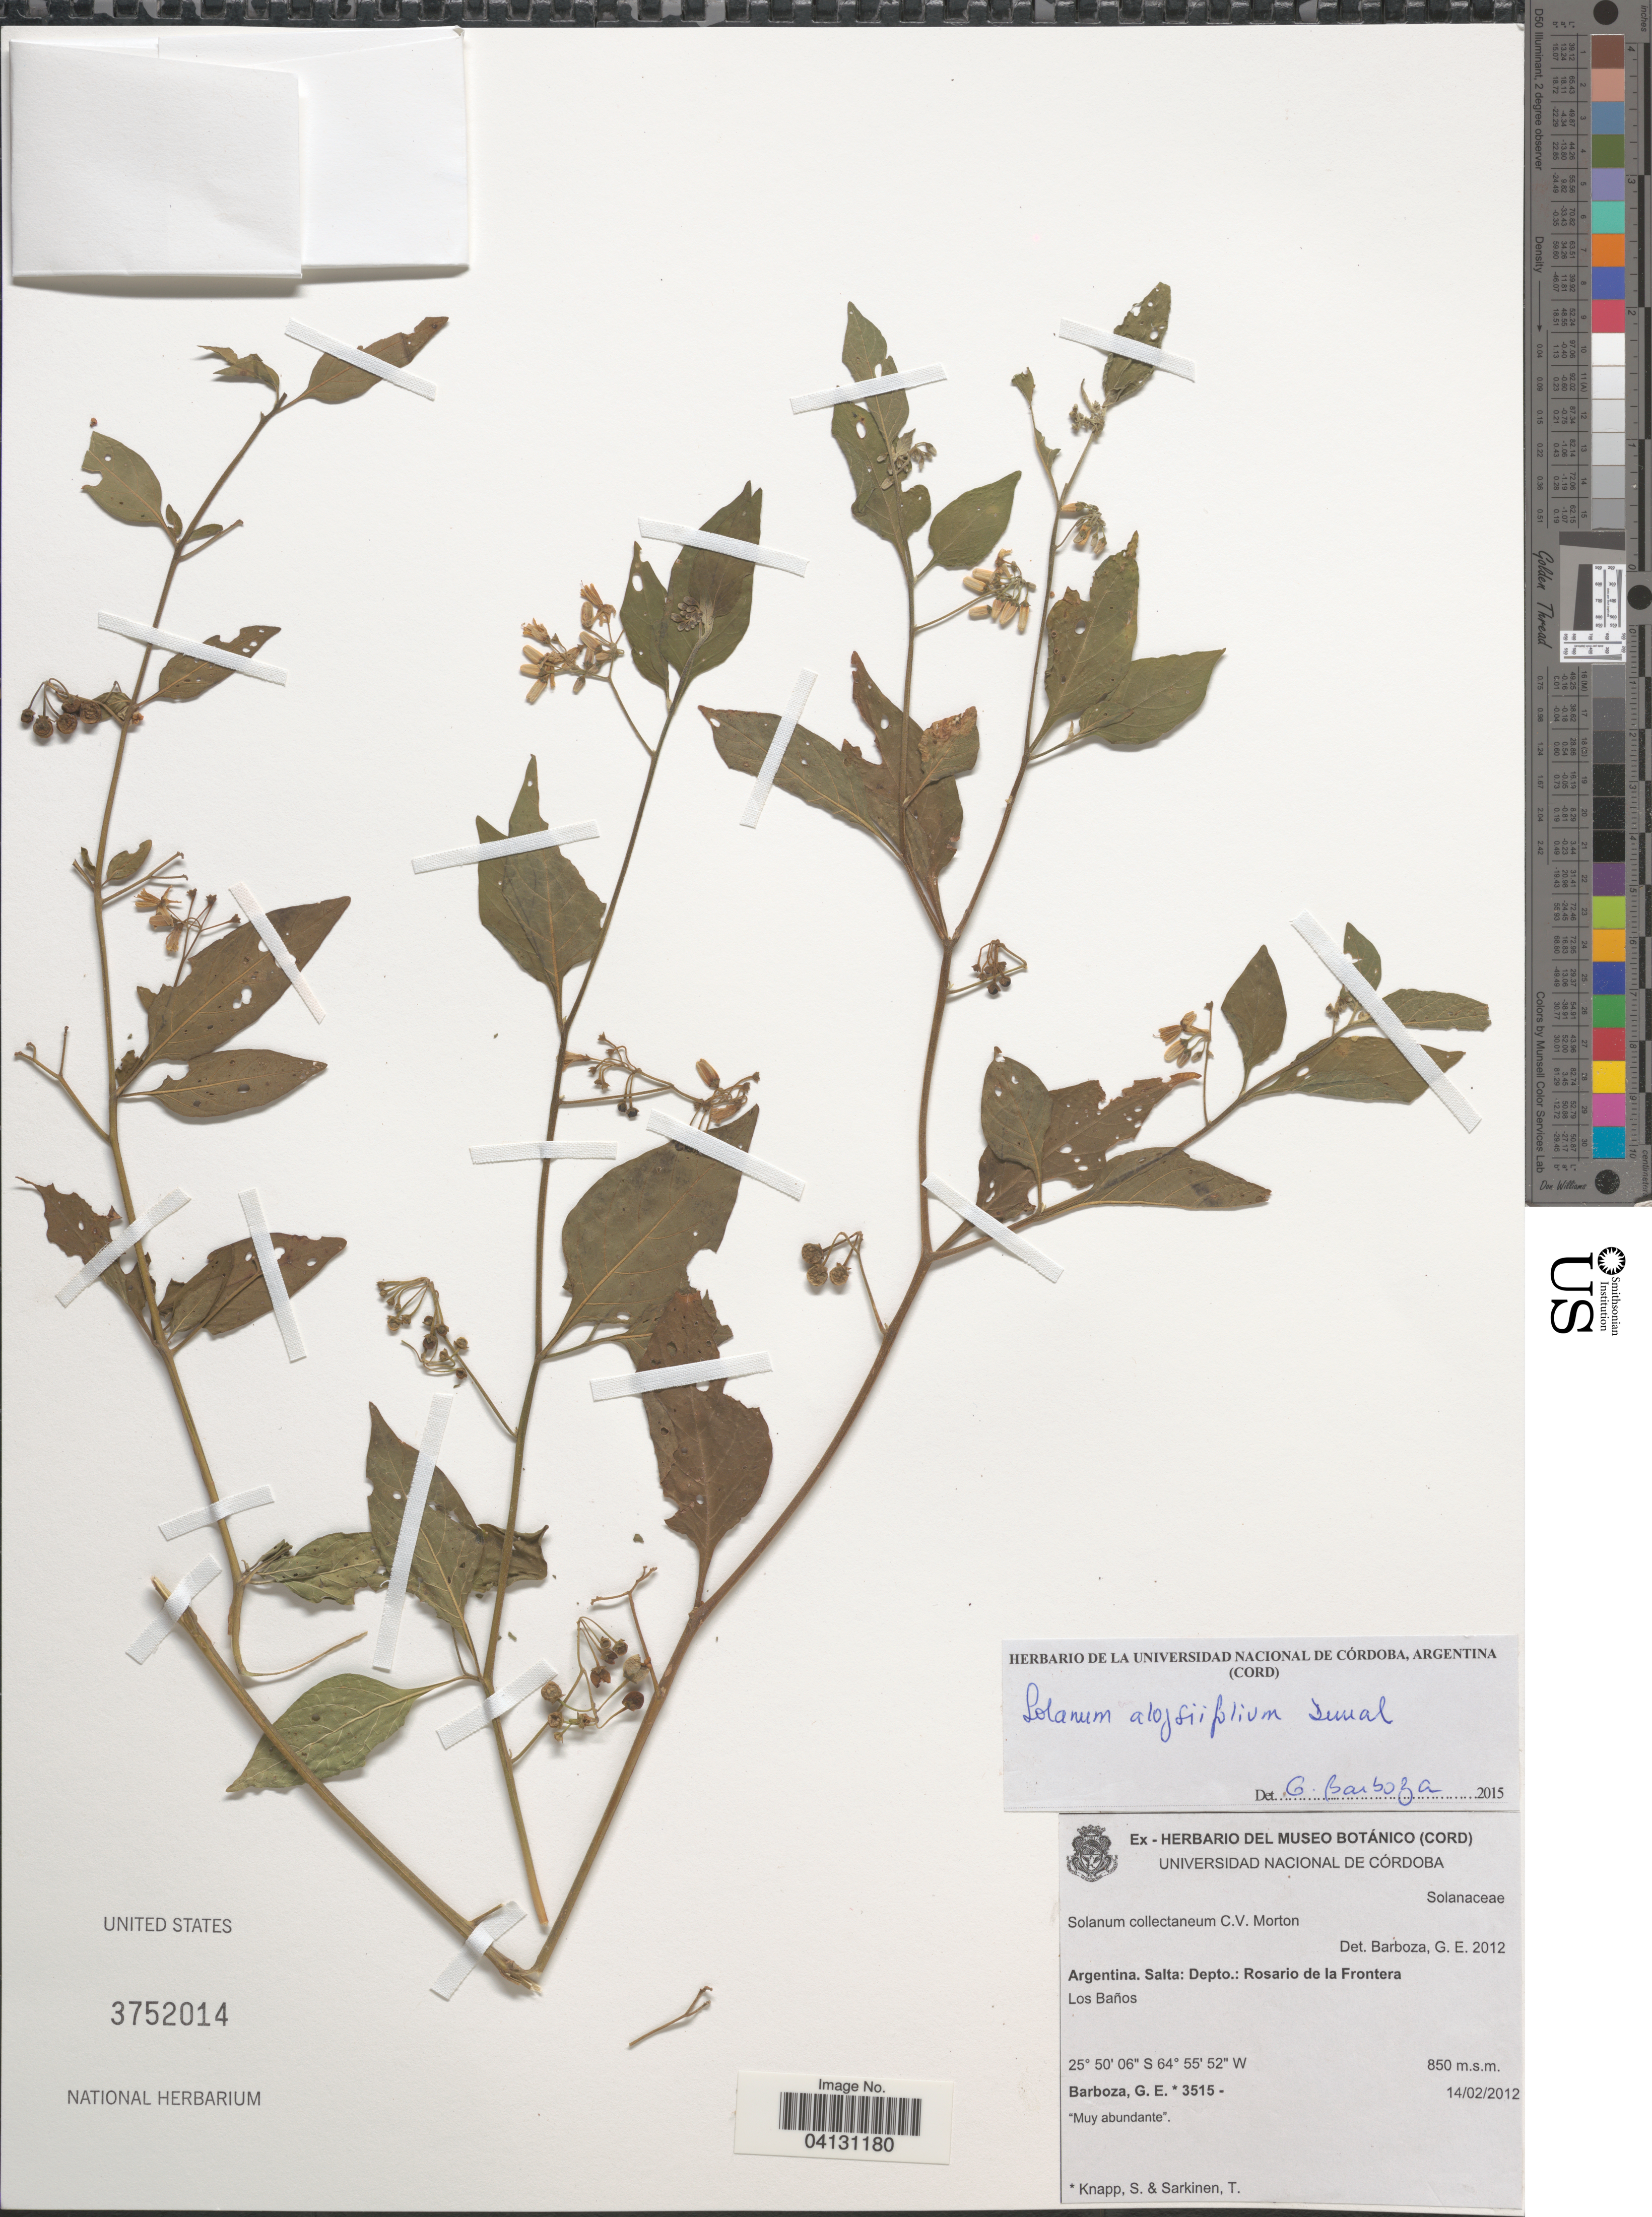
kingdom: Plantae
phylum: Tracheophyta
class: Magnoliopsida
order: Solanales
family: Solanaceae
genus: Solanum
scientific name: Solanum aloysiifolium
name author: Dunal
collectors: G. E. Barboza, S. Knapp & Särkinen, T.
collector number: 3515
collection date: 2012-02-14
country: Argentina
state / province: Salta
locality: Depto.: Rosario de la Frontera. Los Baños.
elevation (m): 850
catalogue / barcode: US 3752014